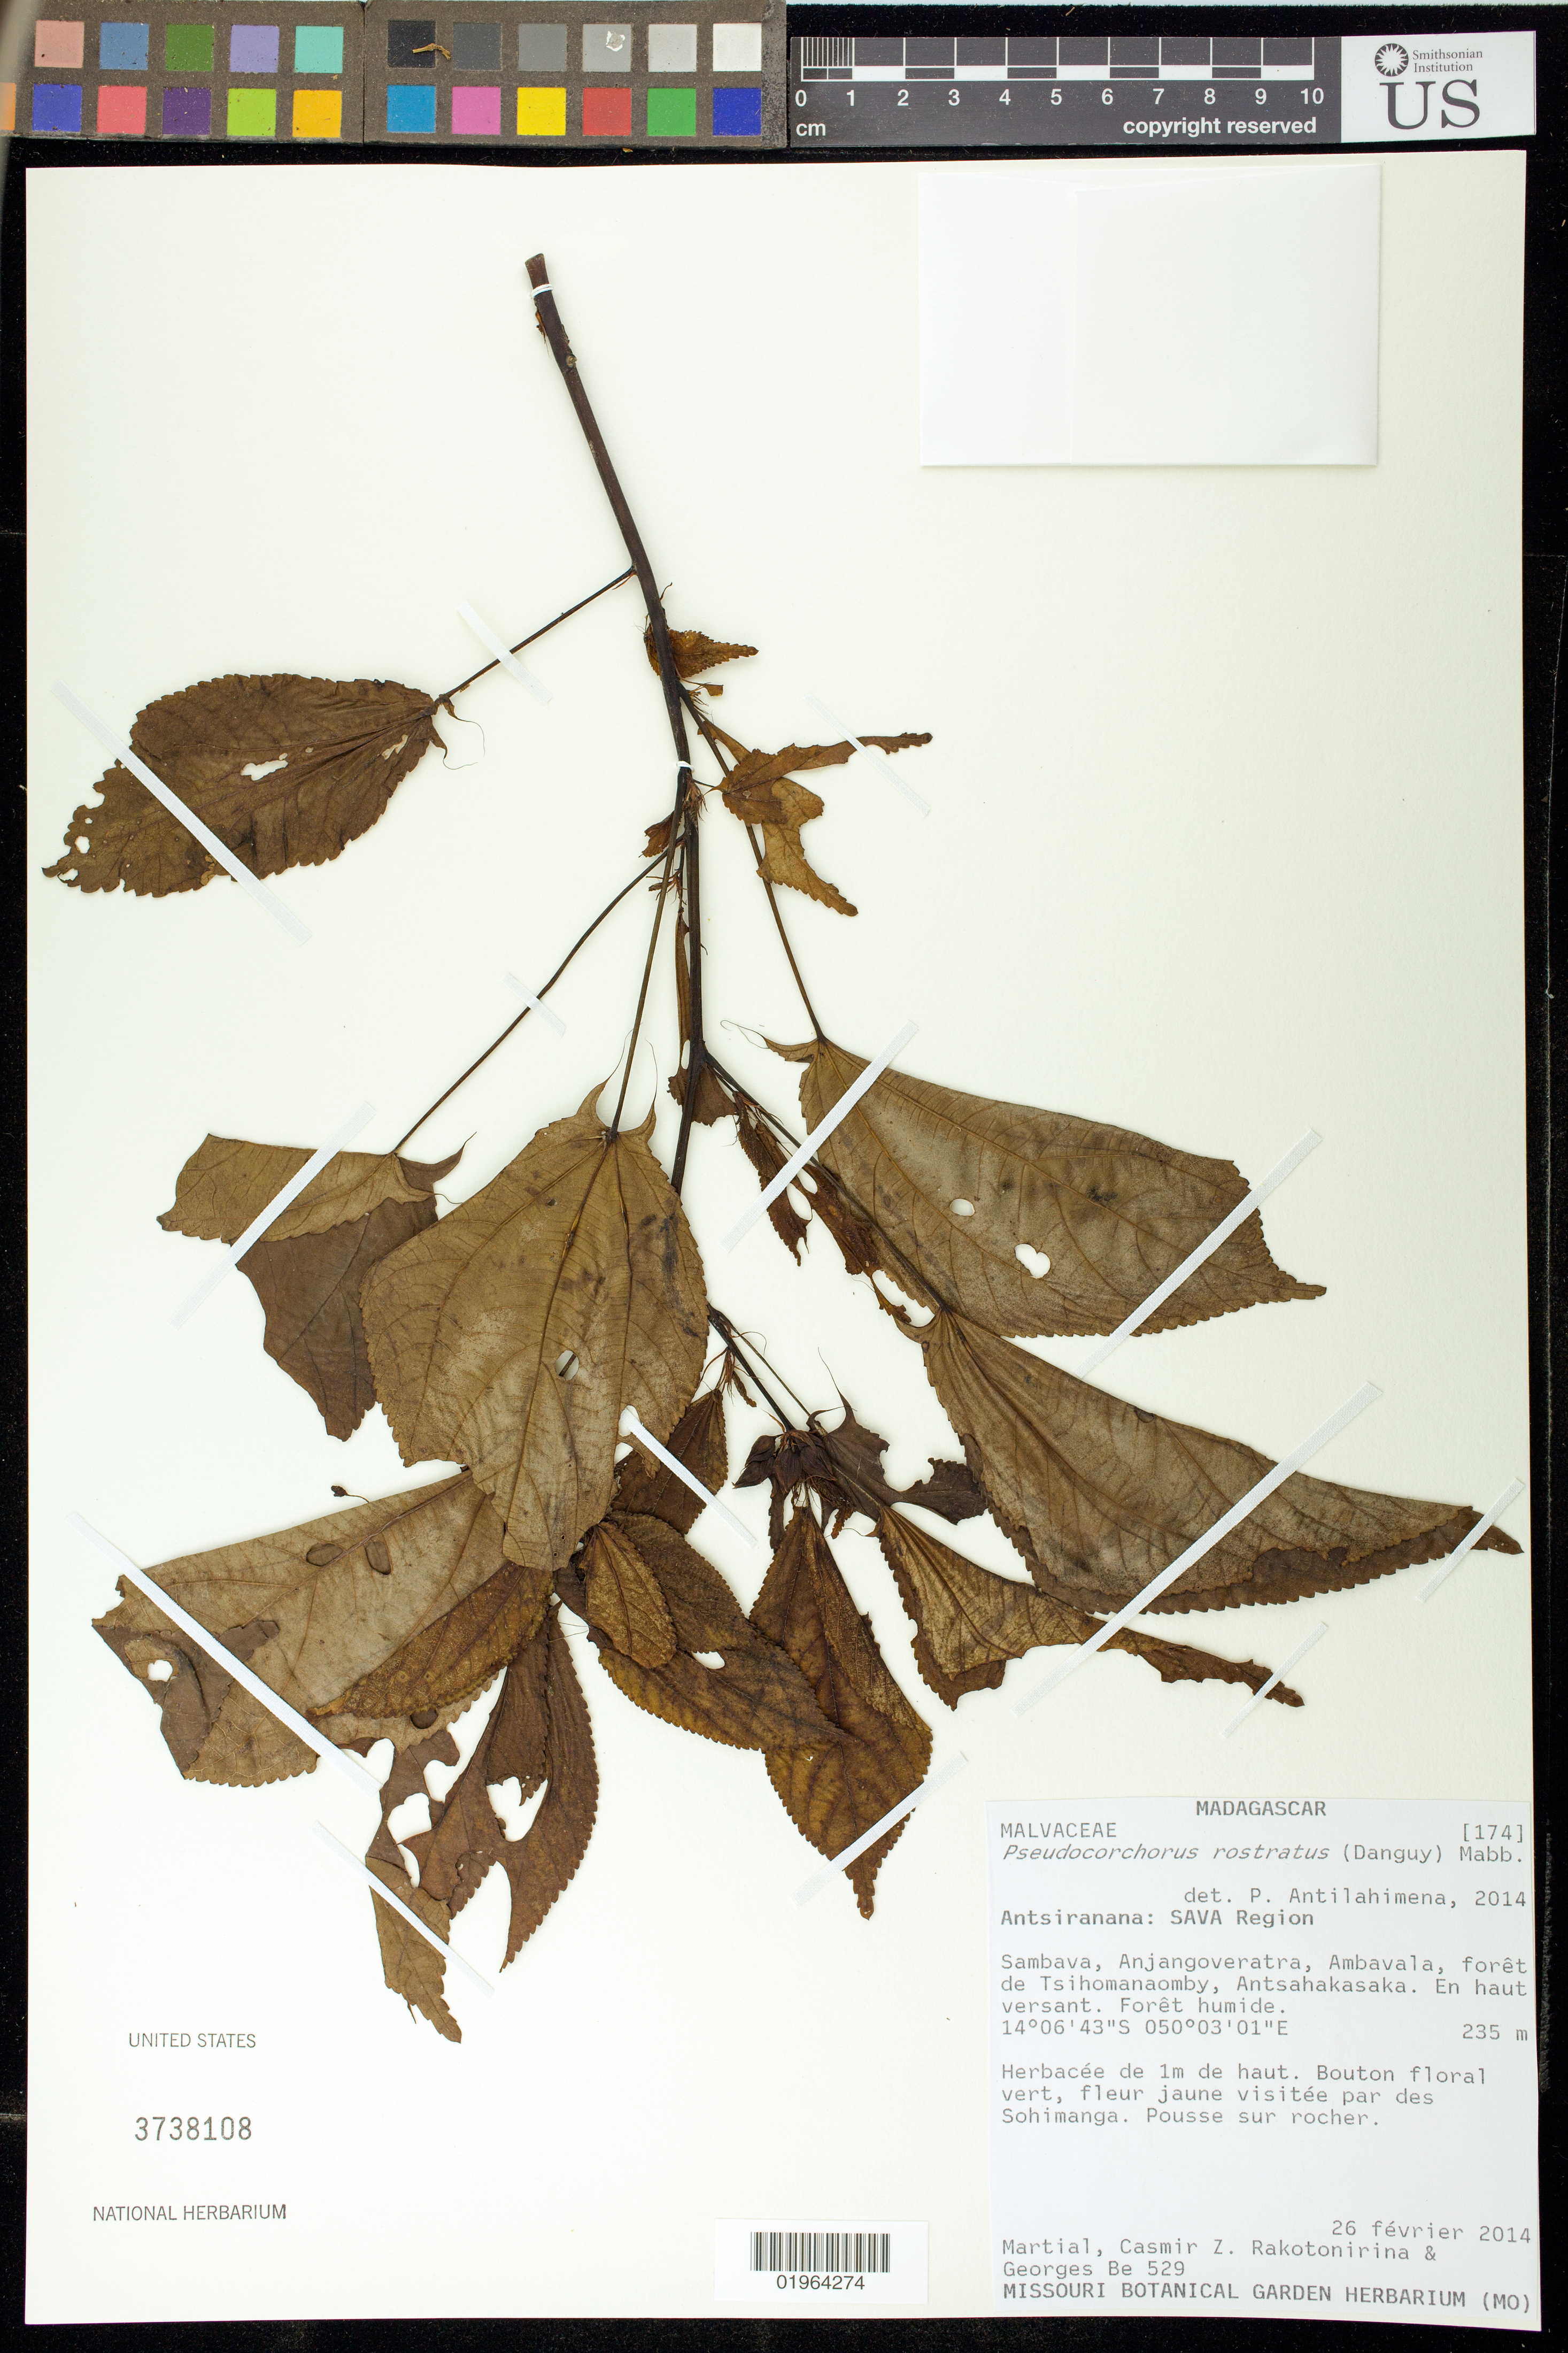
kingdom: Plantae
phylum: Tracheophyta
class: Magnoliopsida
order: Malvales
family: Malvaceae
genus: Pseudocorchorus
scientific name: Pseudocorchorus rostratus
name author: (Danguy) Mabb.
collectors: Martial, C. Rakotonirina & G. Be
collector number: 529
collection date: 2014-02-26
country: Madagascar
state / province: Sava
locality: Sambava, Anjangoveratra, Ambavala, forêt de Tsihomanaomby, Antsahakasaka.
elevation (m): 235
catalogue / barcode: US 3738108